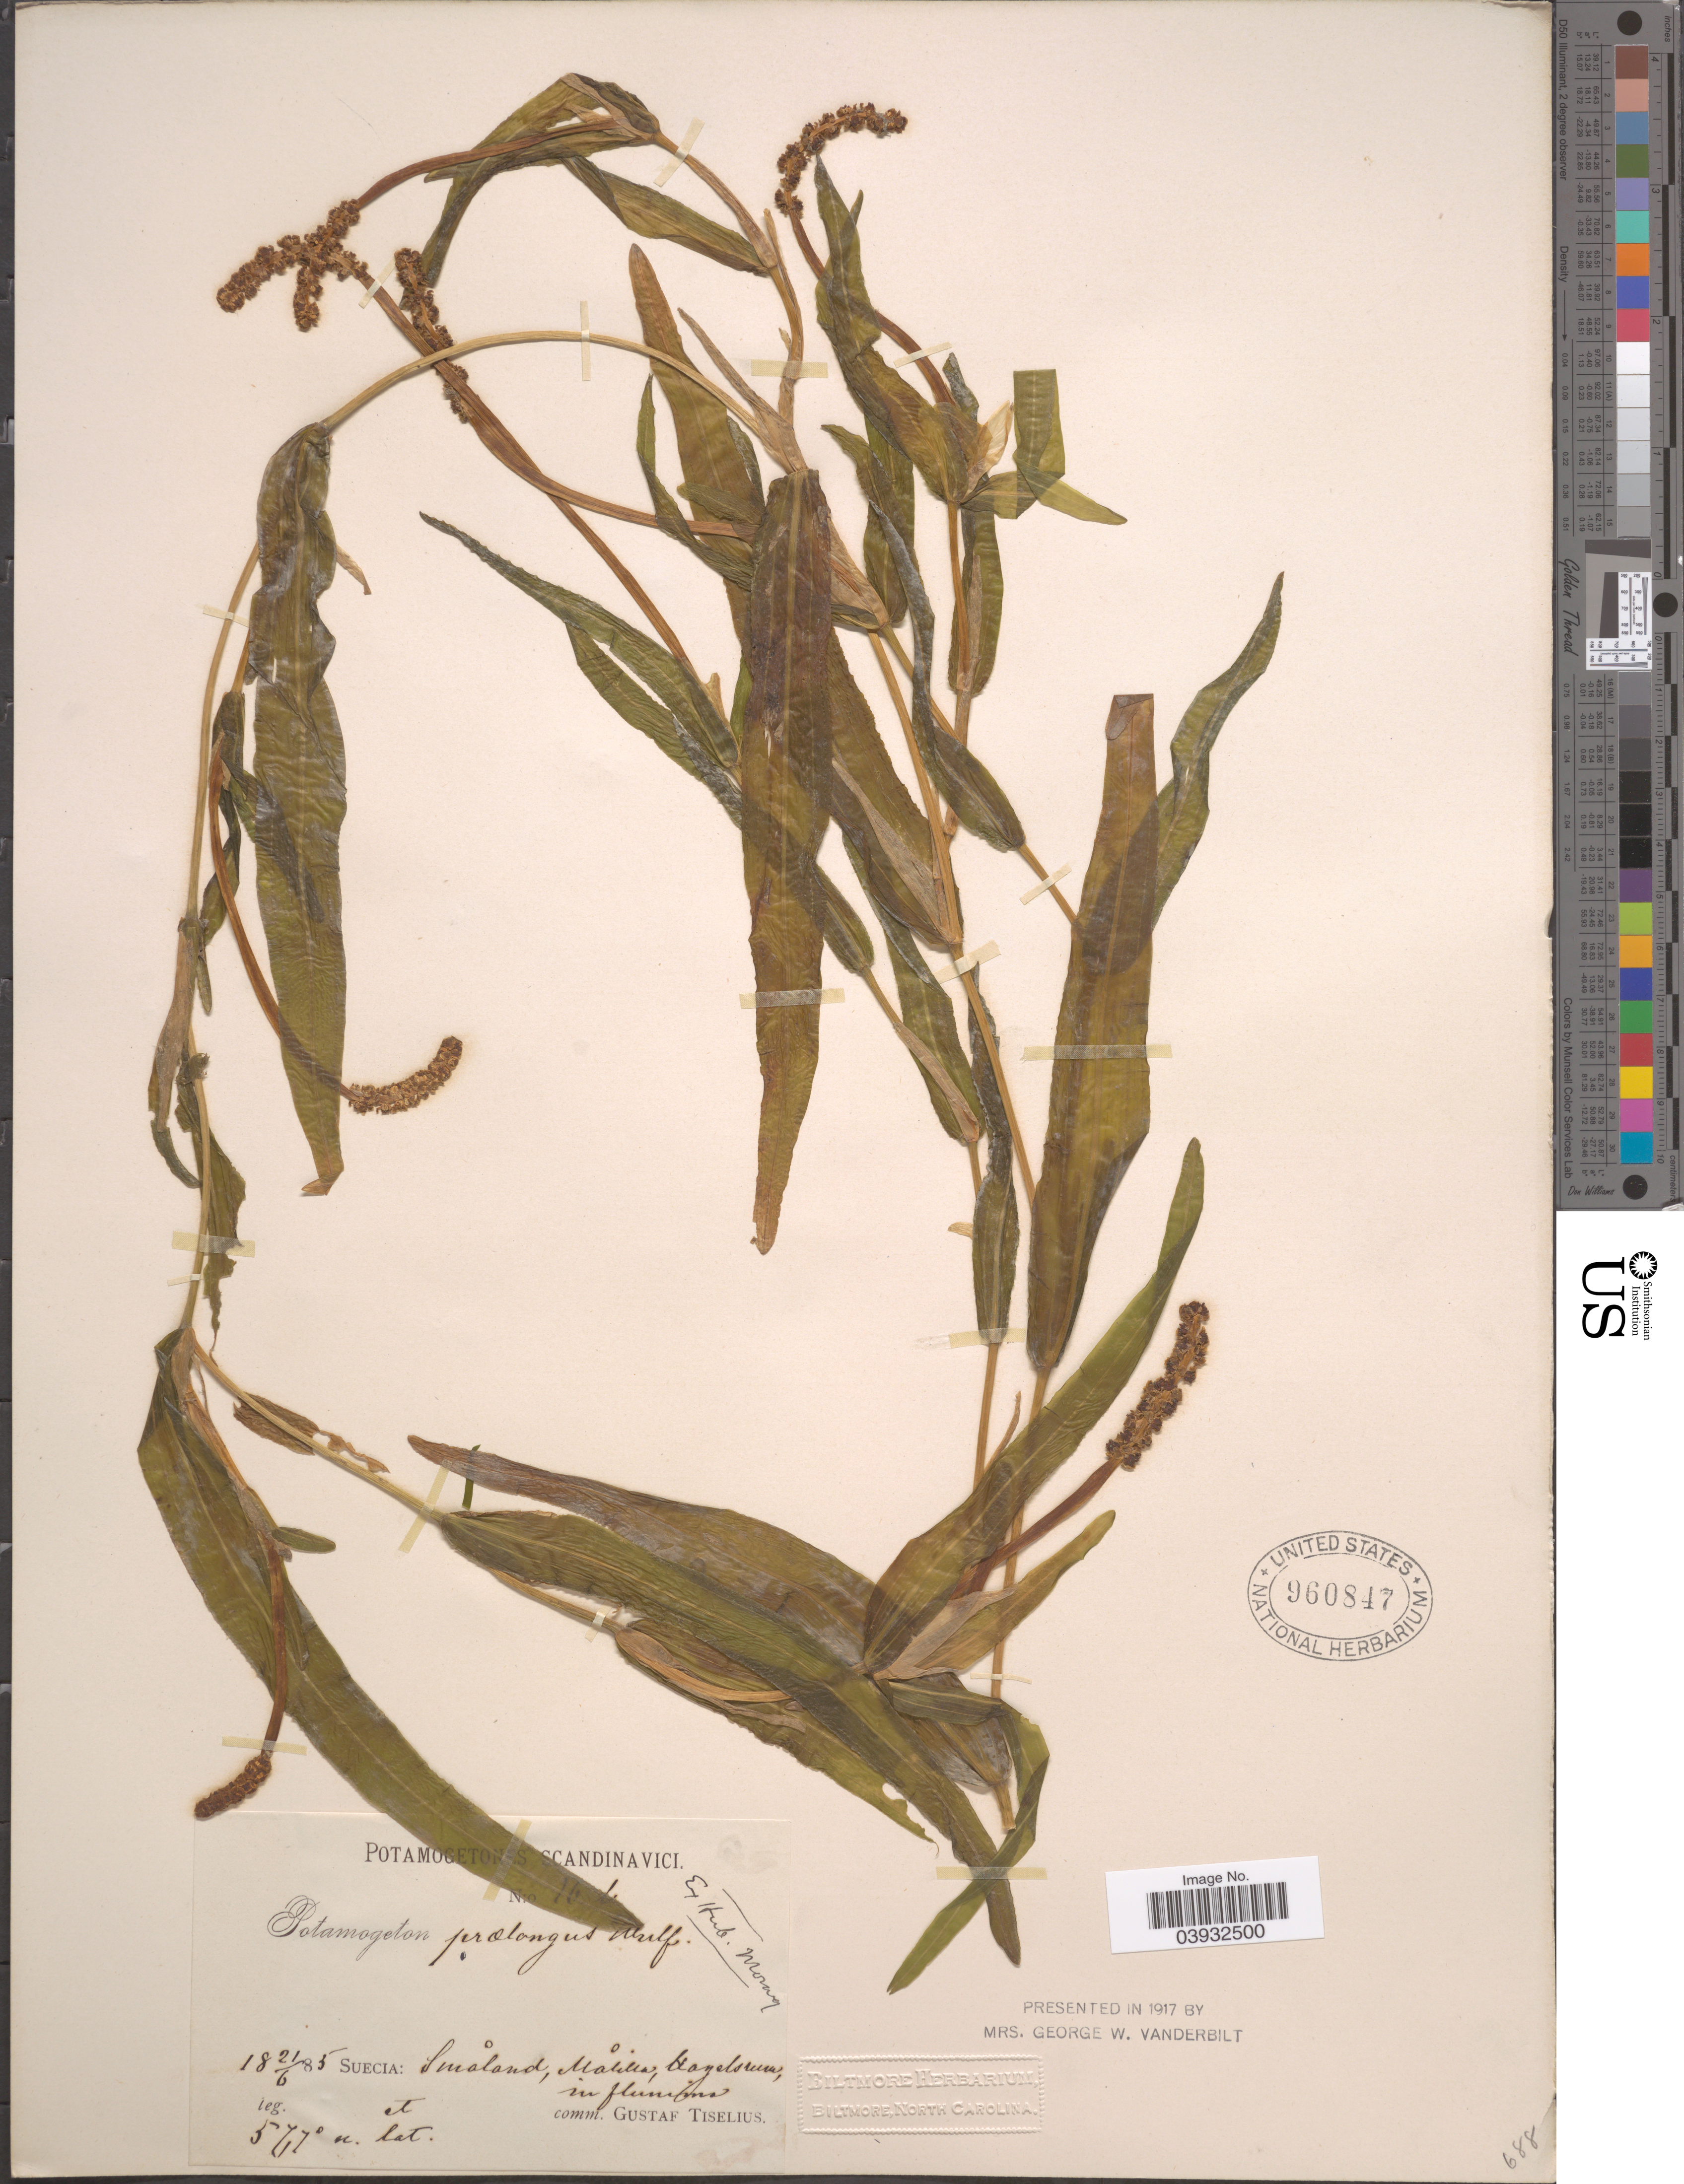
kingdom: Plantae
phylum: Tracheophyta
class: Liliopsida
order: Alismatales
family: Potamogetonaceae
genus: Potamogeton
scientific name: Potamogeton praelongus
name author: Wulfen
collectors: G. Tiselius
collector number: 16 h*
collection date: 1885-06-21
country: Sweden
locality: Suecia: Småland, Målilla, Hagelsrum, in fluminum.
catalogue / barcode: US 960847